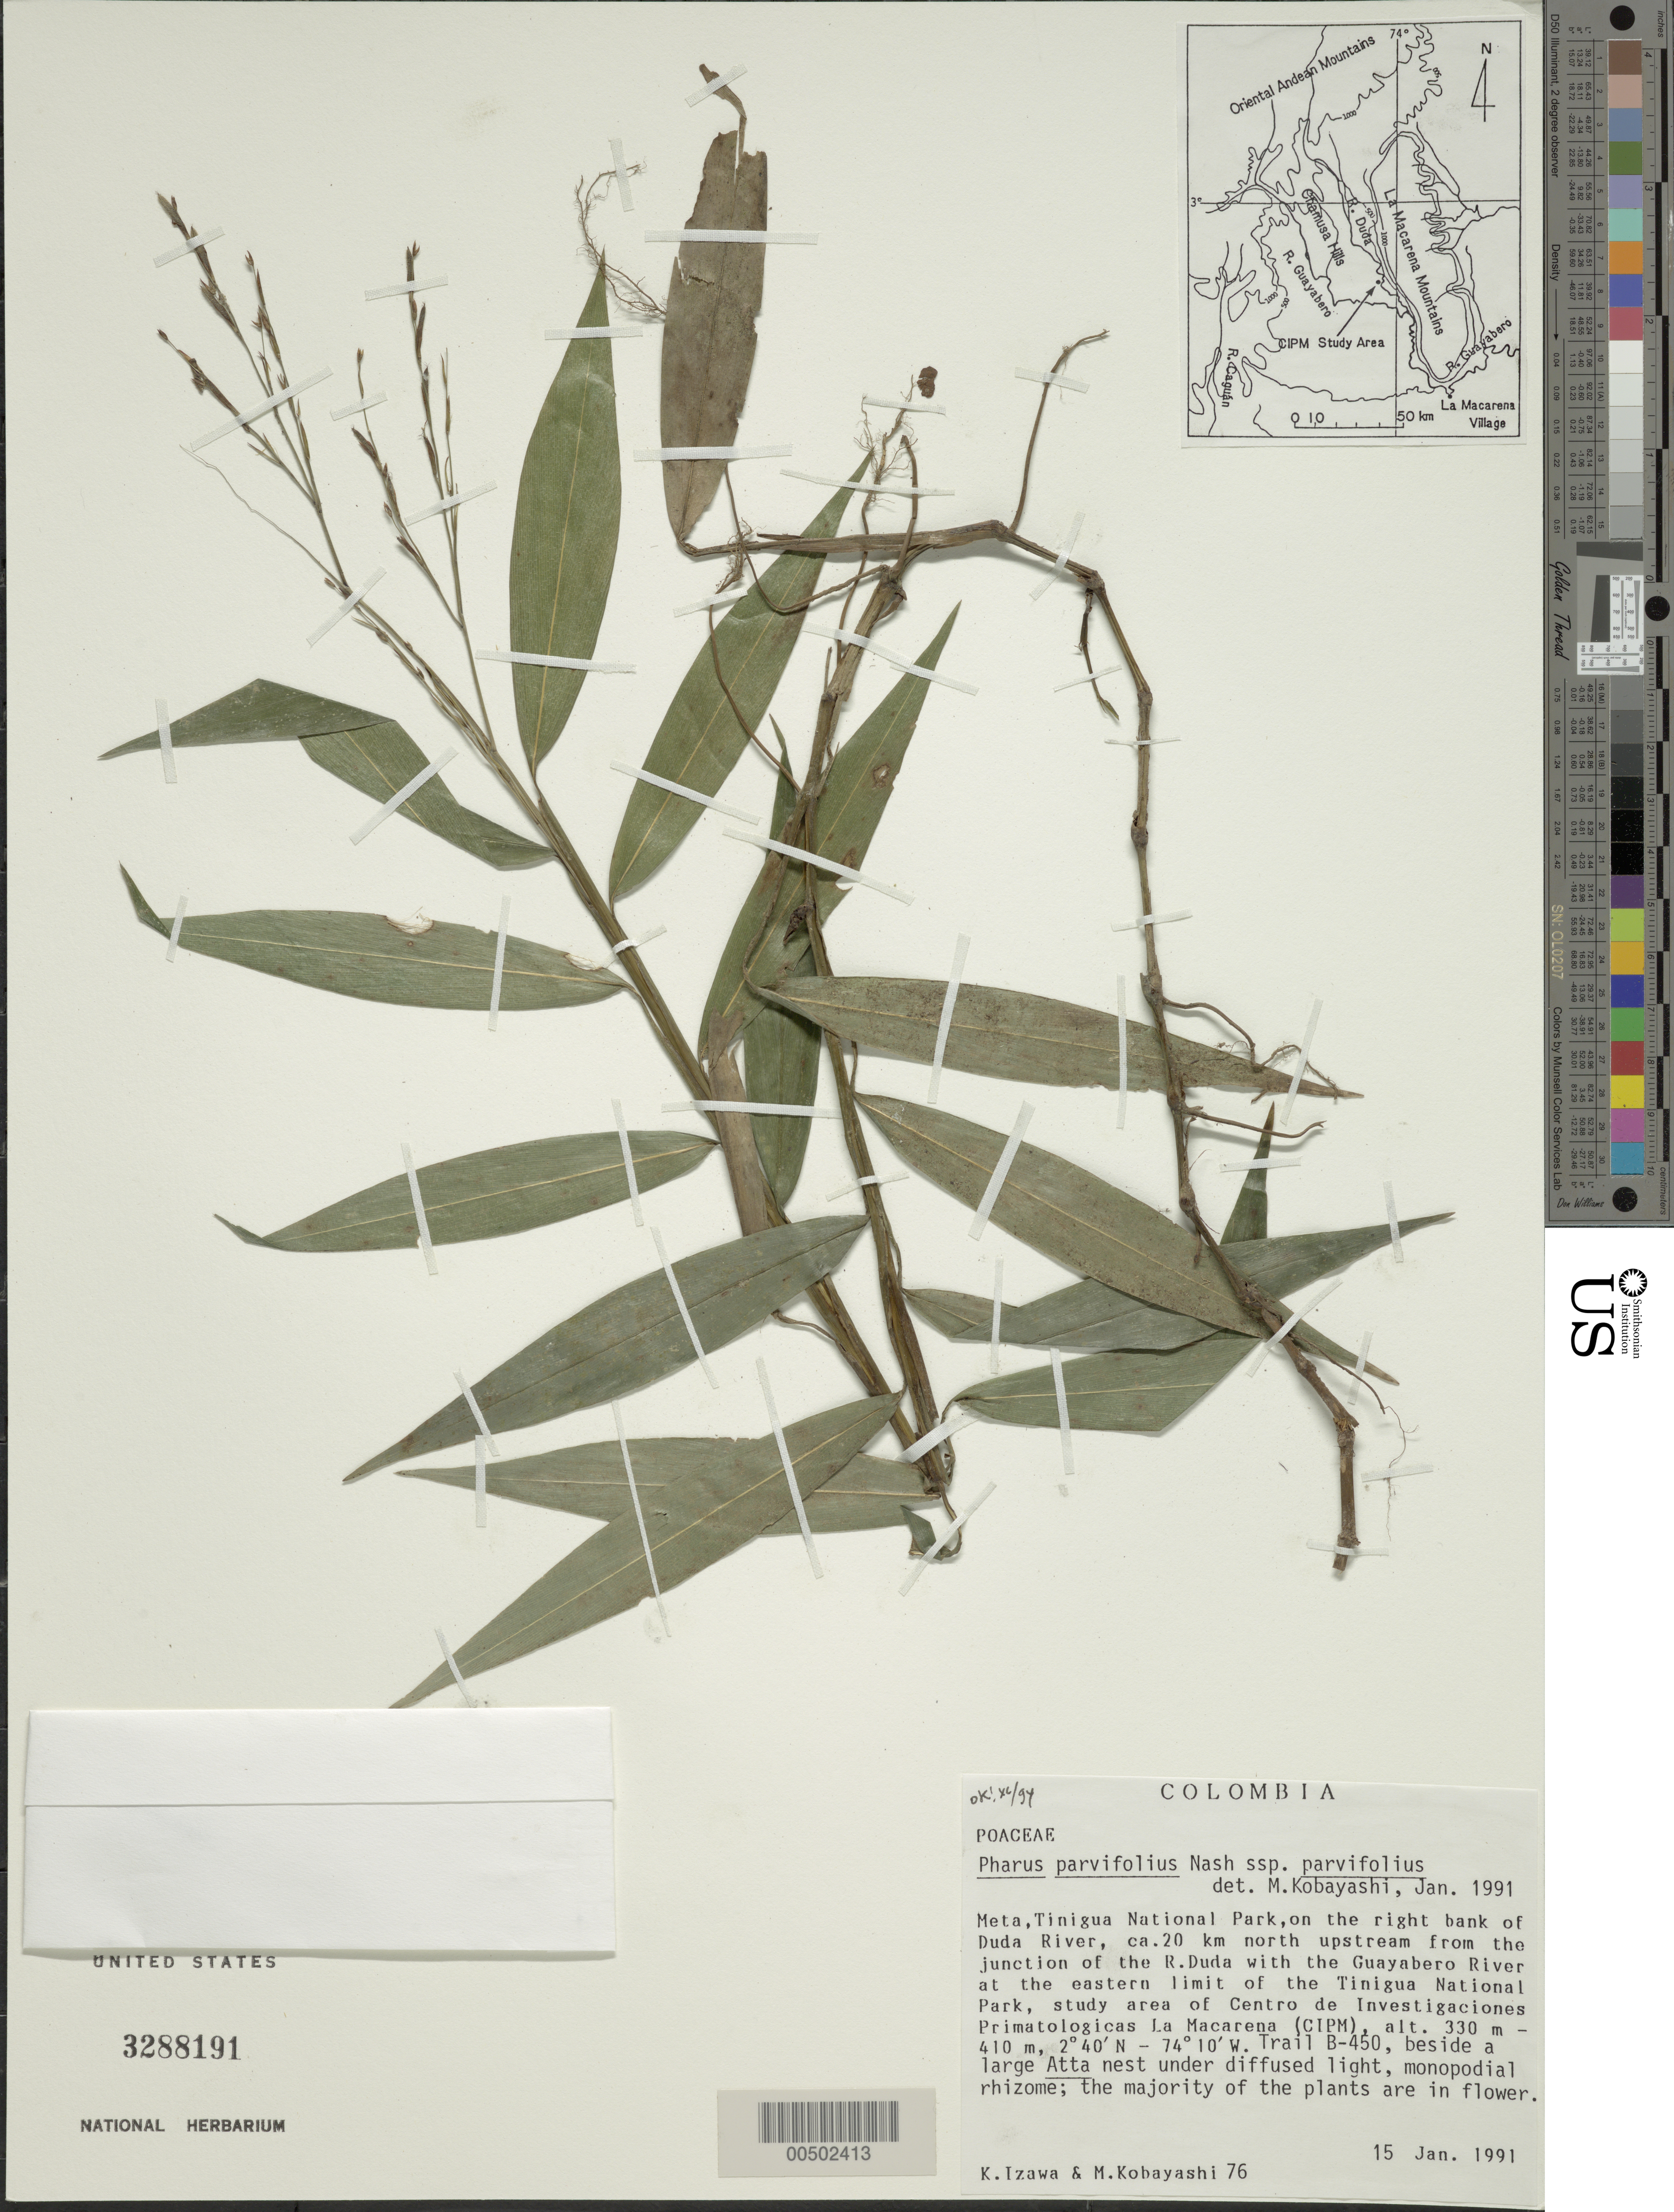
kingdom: Plantae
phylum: Tracheophyta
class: Liliopsida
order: Poales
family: Poaceae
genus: Pharus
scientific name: Pharus parvifolius subsp. parvifolius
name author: Nash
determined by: Kobayashi, M.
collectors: K. Izawa & M. Kobayashi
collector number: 76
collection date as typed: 15 Jan 1991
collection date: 1991-01-15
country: Colombia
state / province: Meta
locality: Tinigua National Park, bank of Duda River, ca 20 km N of the junct. of Duda River and the Guyabero River, Trail b-450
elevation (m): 330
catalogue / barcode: US 3288191